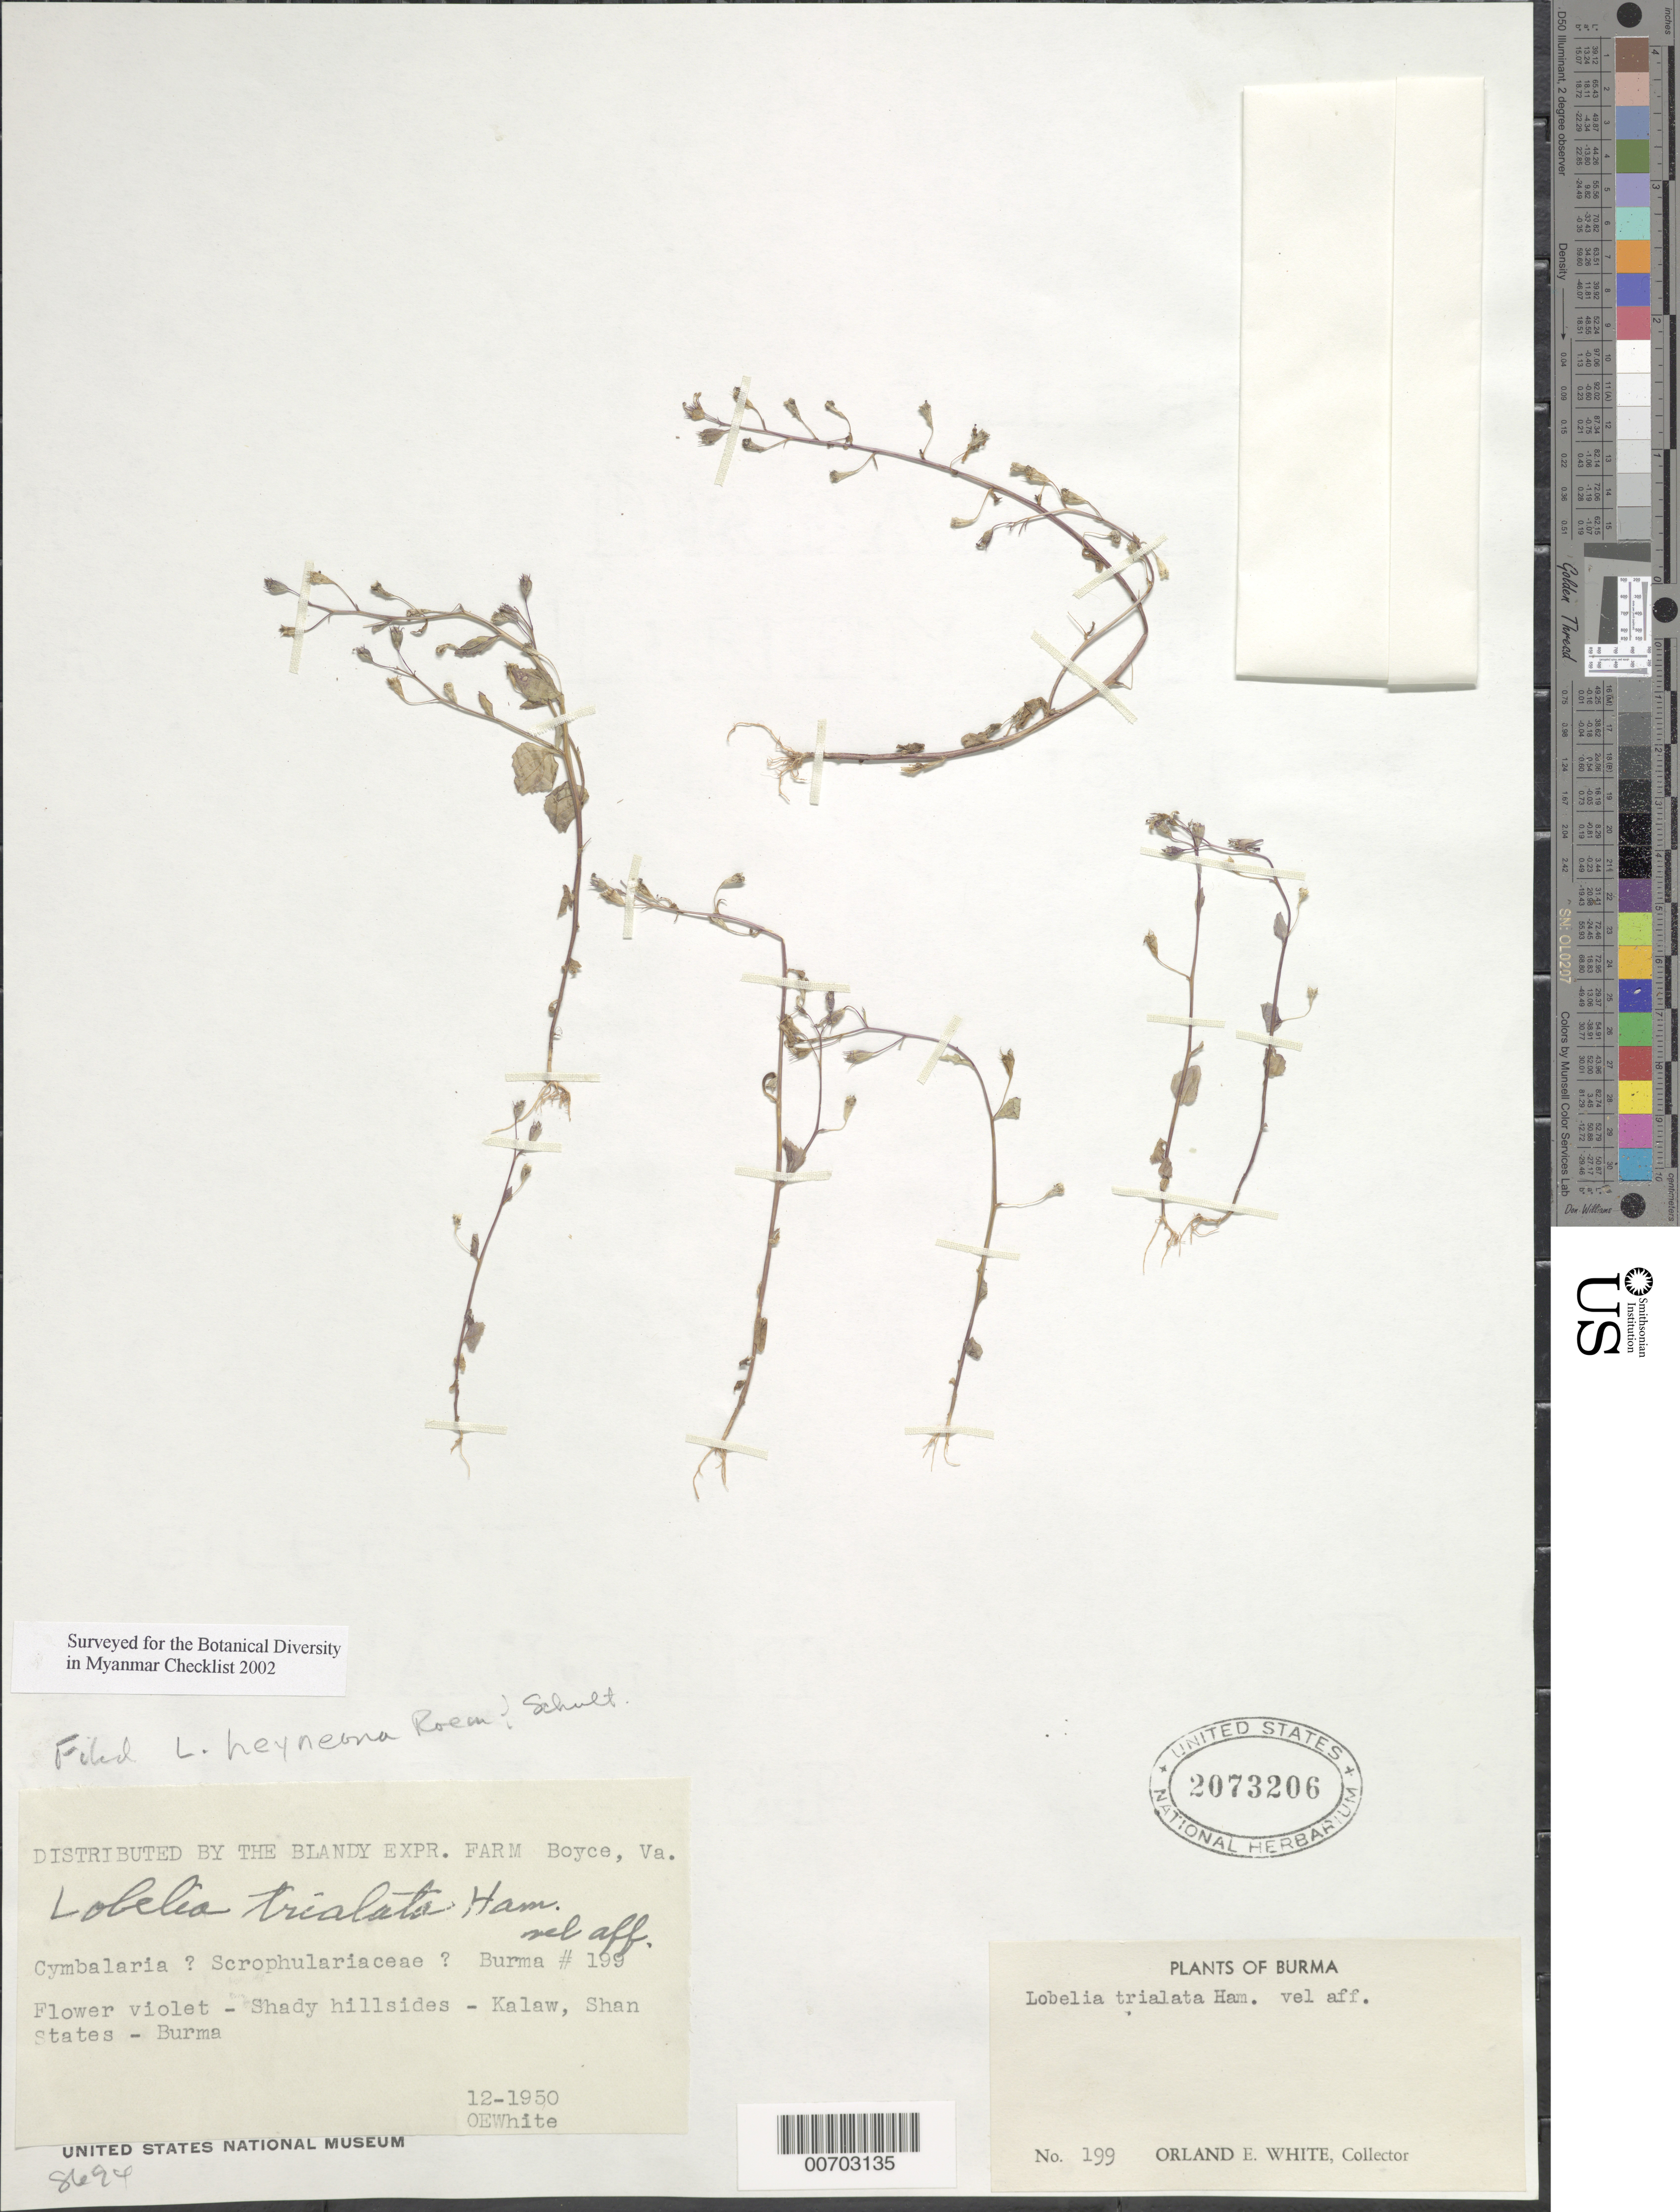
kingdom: Plantae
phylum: Tracheophyta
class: Magnoliopsida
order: Asterales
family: Campanulaceae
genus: Lobelia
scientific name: Lobelia heyneana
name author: Schult.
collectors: O. E. White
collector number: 199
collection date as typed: Dec 1950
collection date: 1950-12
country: Myanmar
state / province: Shan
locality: Kawlaw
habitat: Shady hillsides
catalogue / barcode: US 2073206